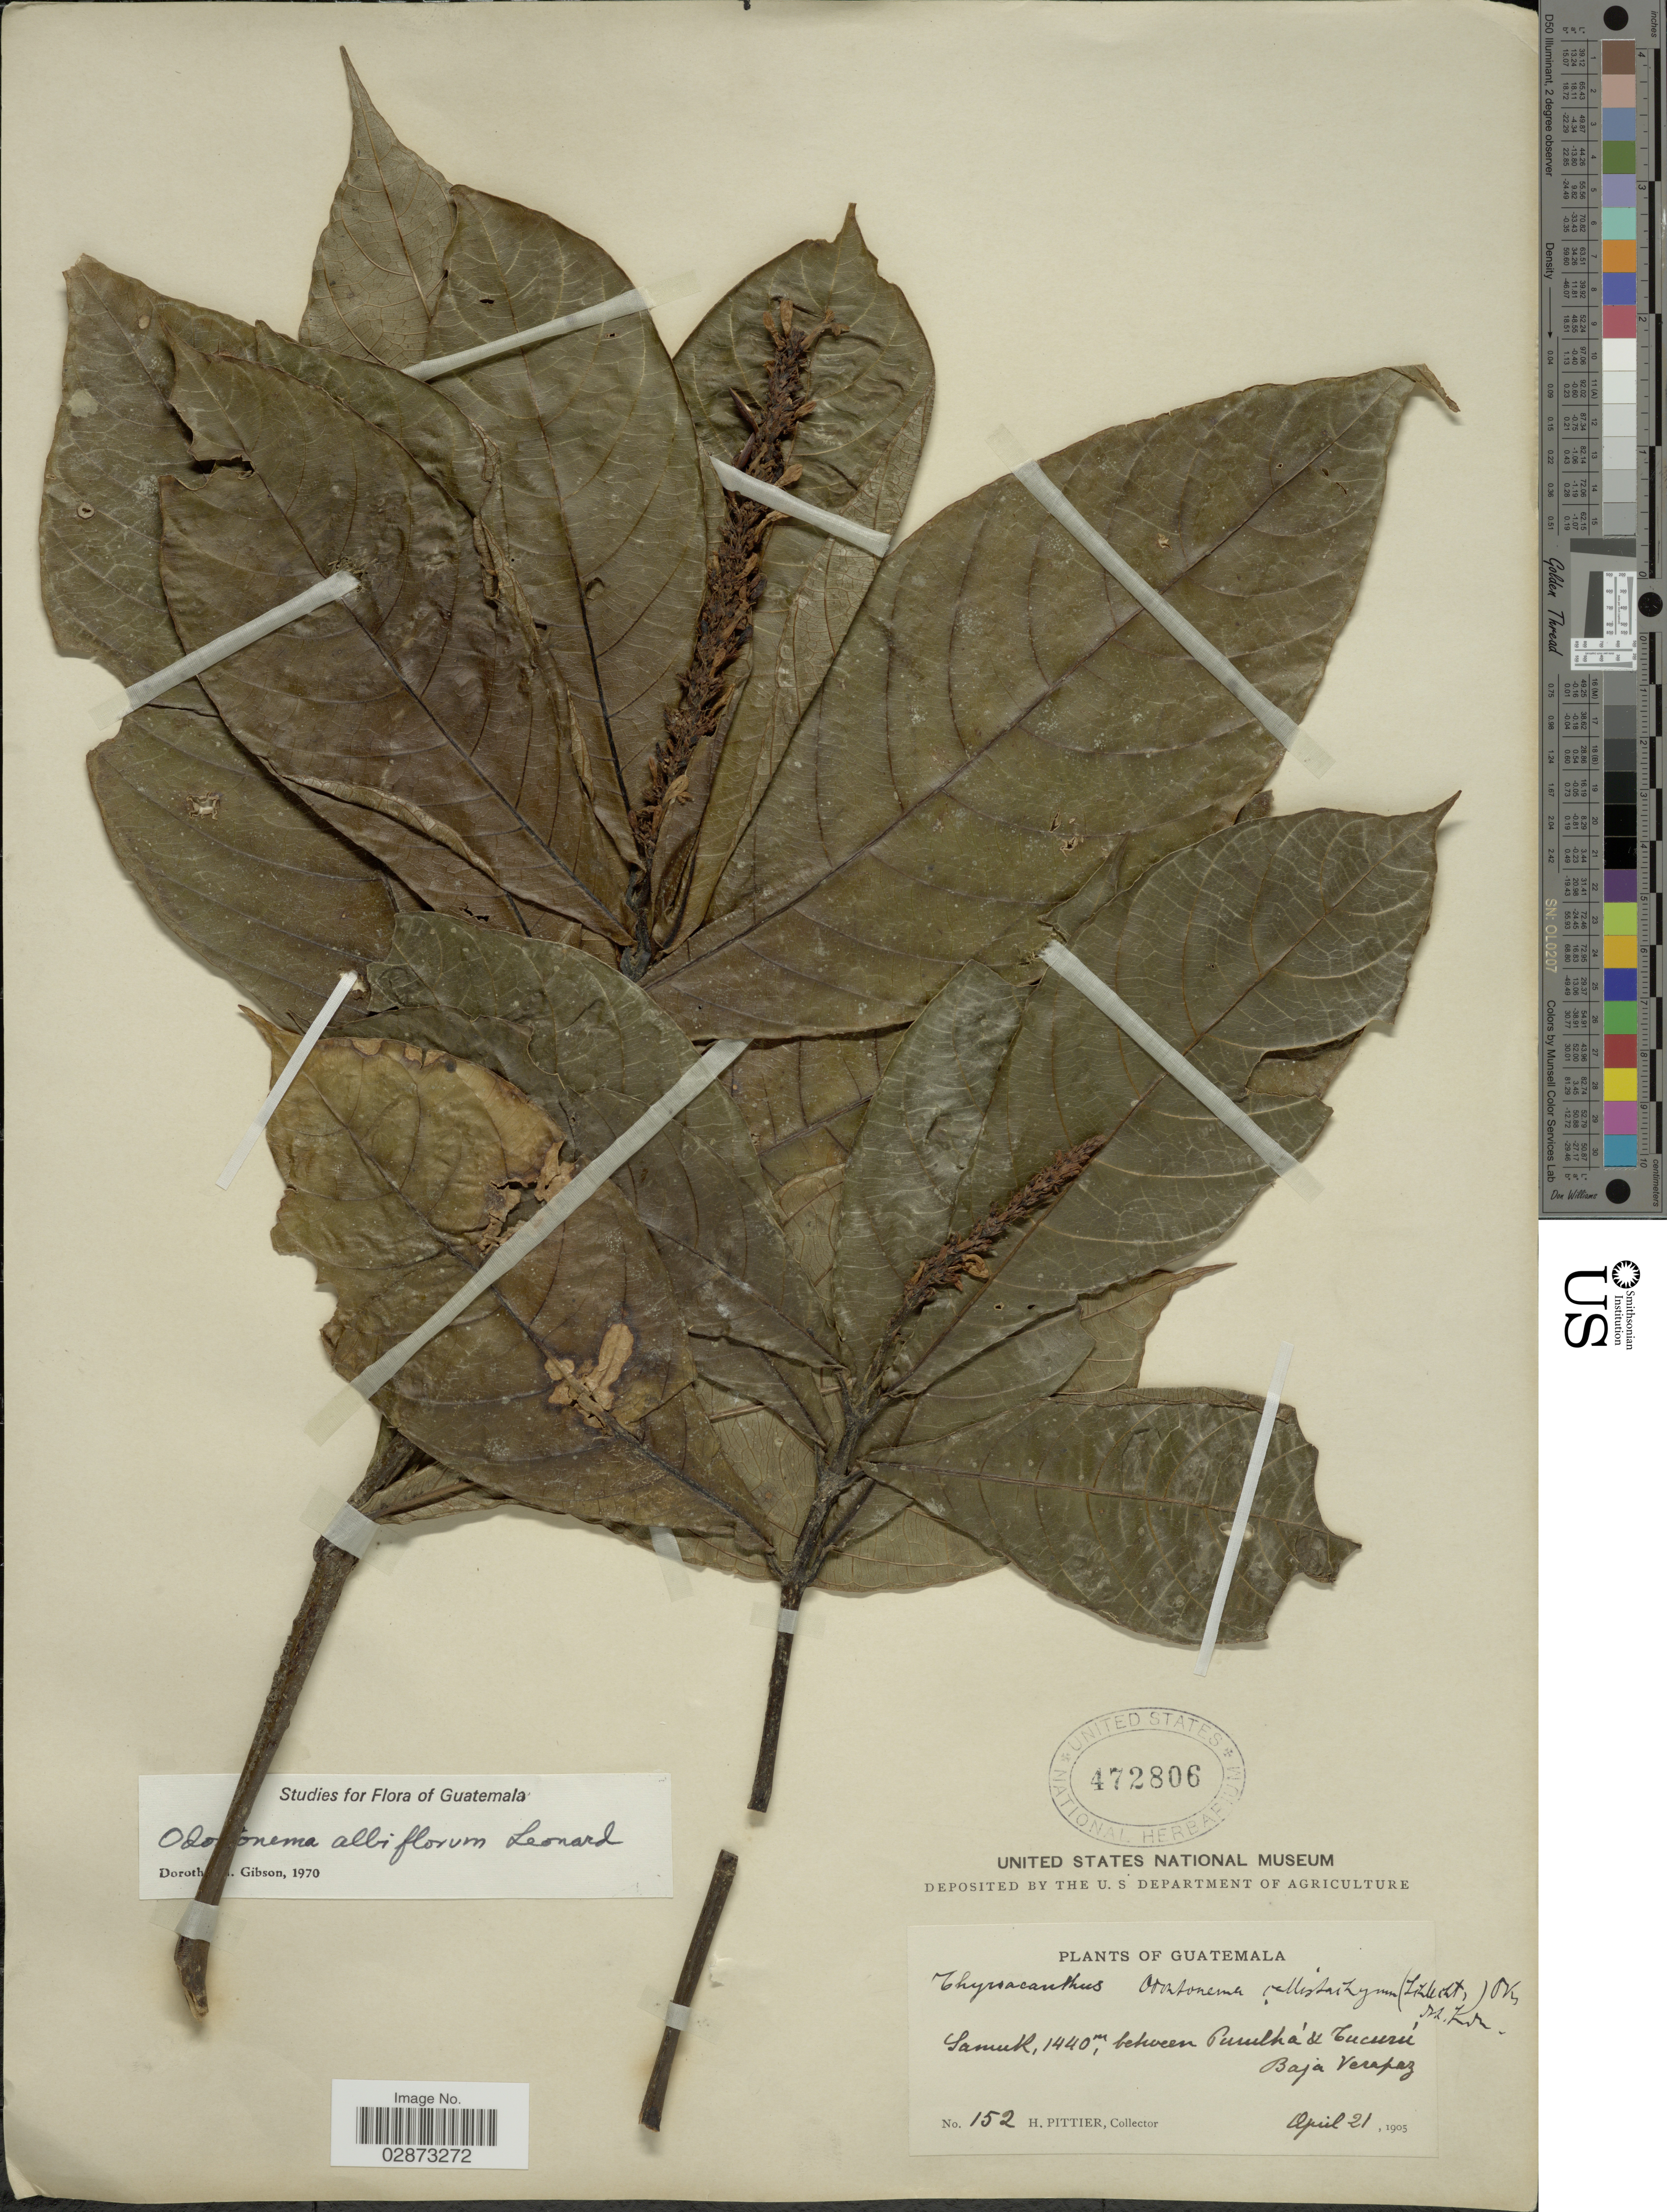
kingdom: Plantae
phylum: Tracheophyta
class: Magnoliopsida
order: Lamiales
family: Acanthaceae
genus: Odontonema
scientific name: Odontonema albiflorum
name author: Leonard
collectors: H. F. Pittier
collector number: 152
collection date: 1905-04-21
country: Guatemala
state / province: Baja Verapaz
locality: Samuk, between Purulhá & Tucurú.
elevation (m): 1440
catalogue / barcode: US 472806